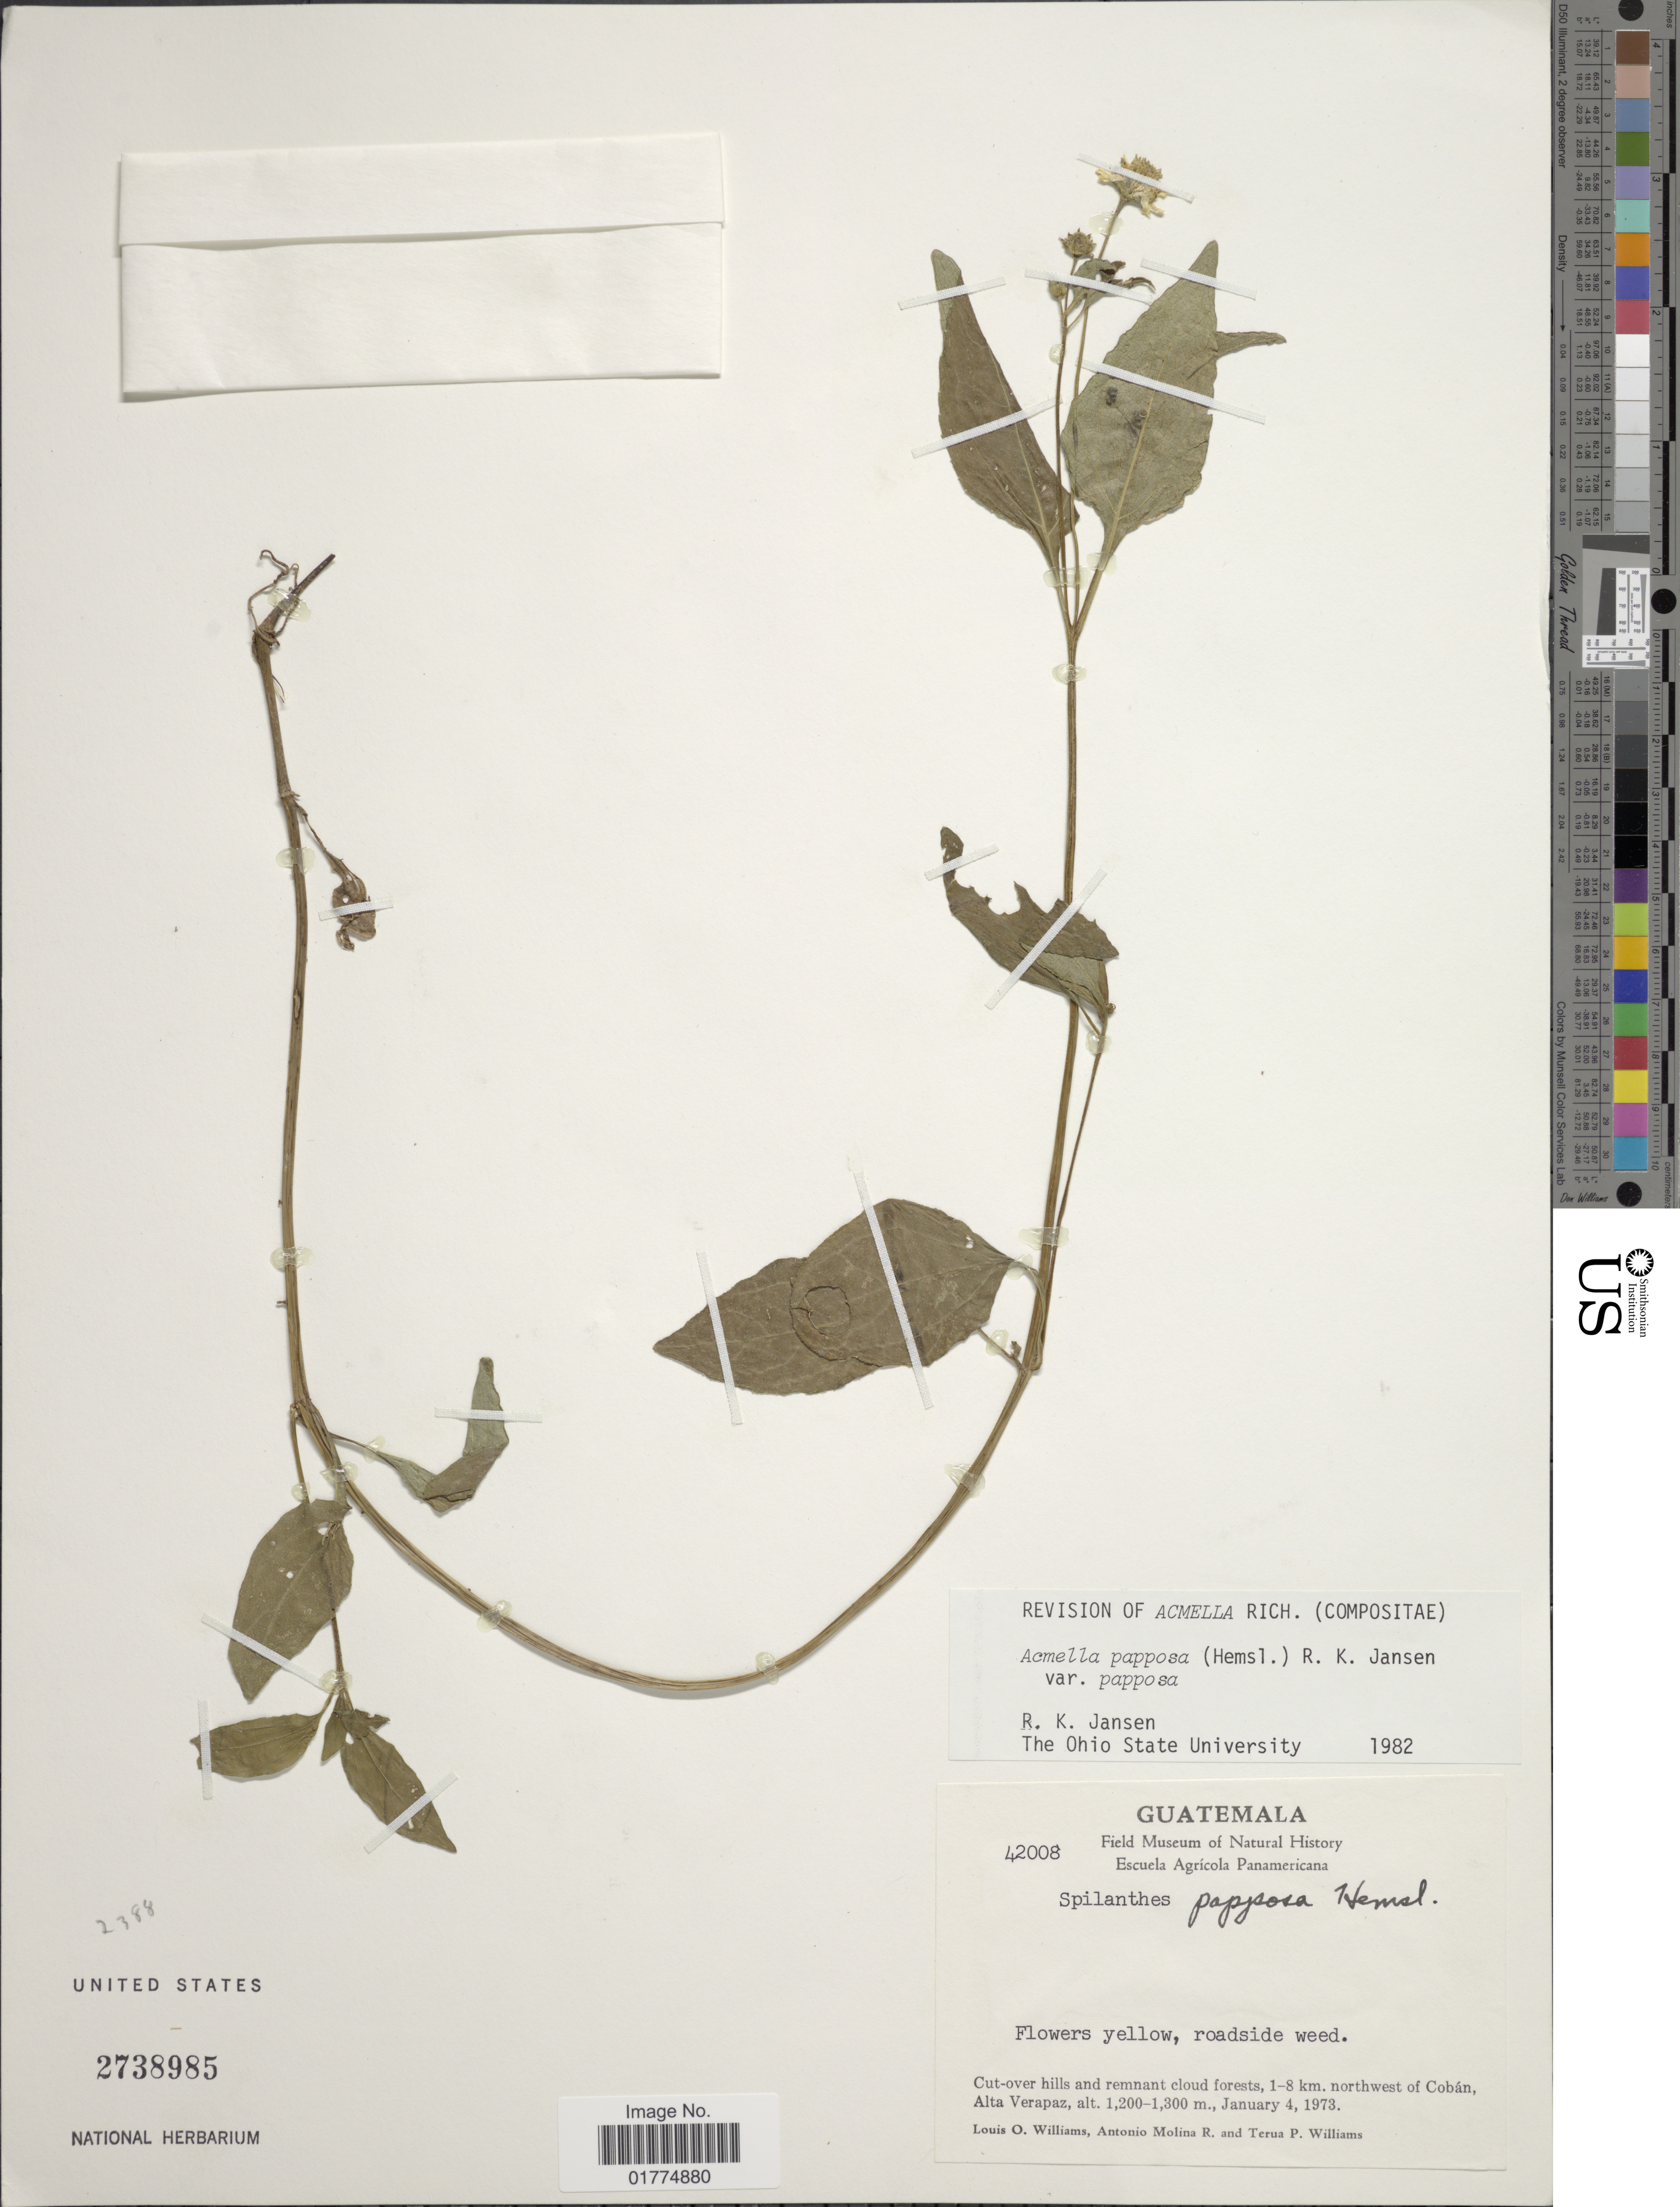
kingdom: Plantae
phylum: Tracheophyta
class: Magnoliopsida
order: Asterales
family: Asteraceae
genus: Acmella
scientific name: Acmella papposa var. papposa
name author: (Hemsl.) R.K. Jansen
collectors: L. O. Williams, A. Molina R. & T. P. Williams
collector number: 42008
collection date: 1973-01-04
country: Guatemala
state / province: Alta Verapaz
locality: Cut-over hills and remnant cloud forests, 1-8 km. northwest of Cobán, Alta Verapaz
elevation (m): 1200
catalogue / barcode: US 2738985